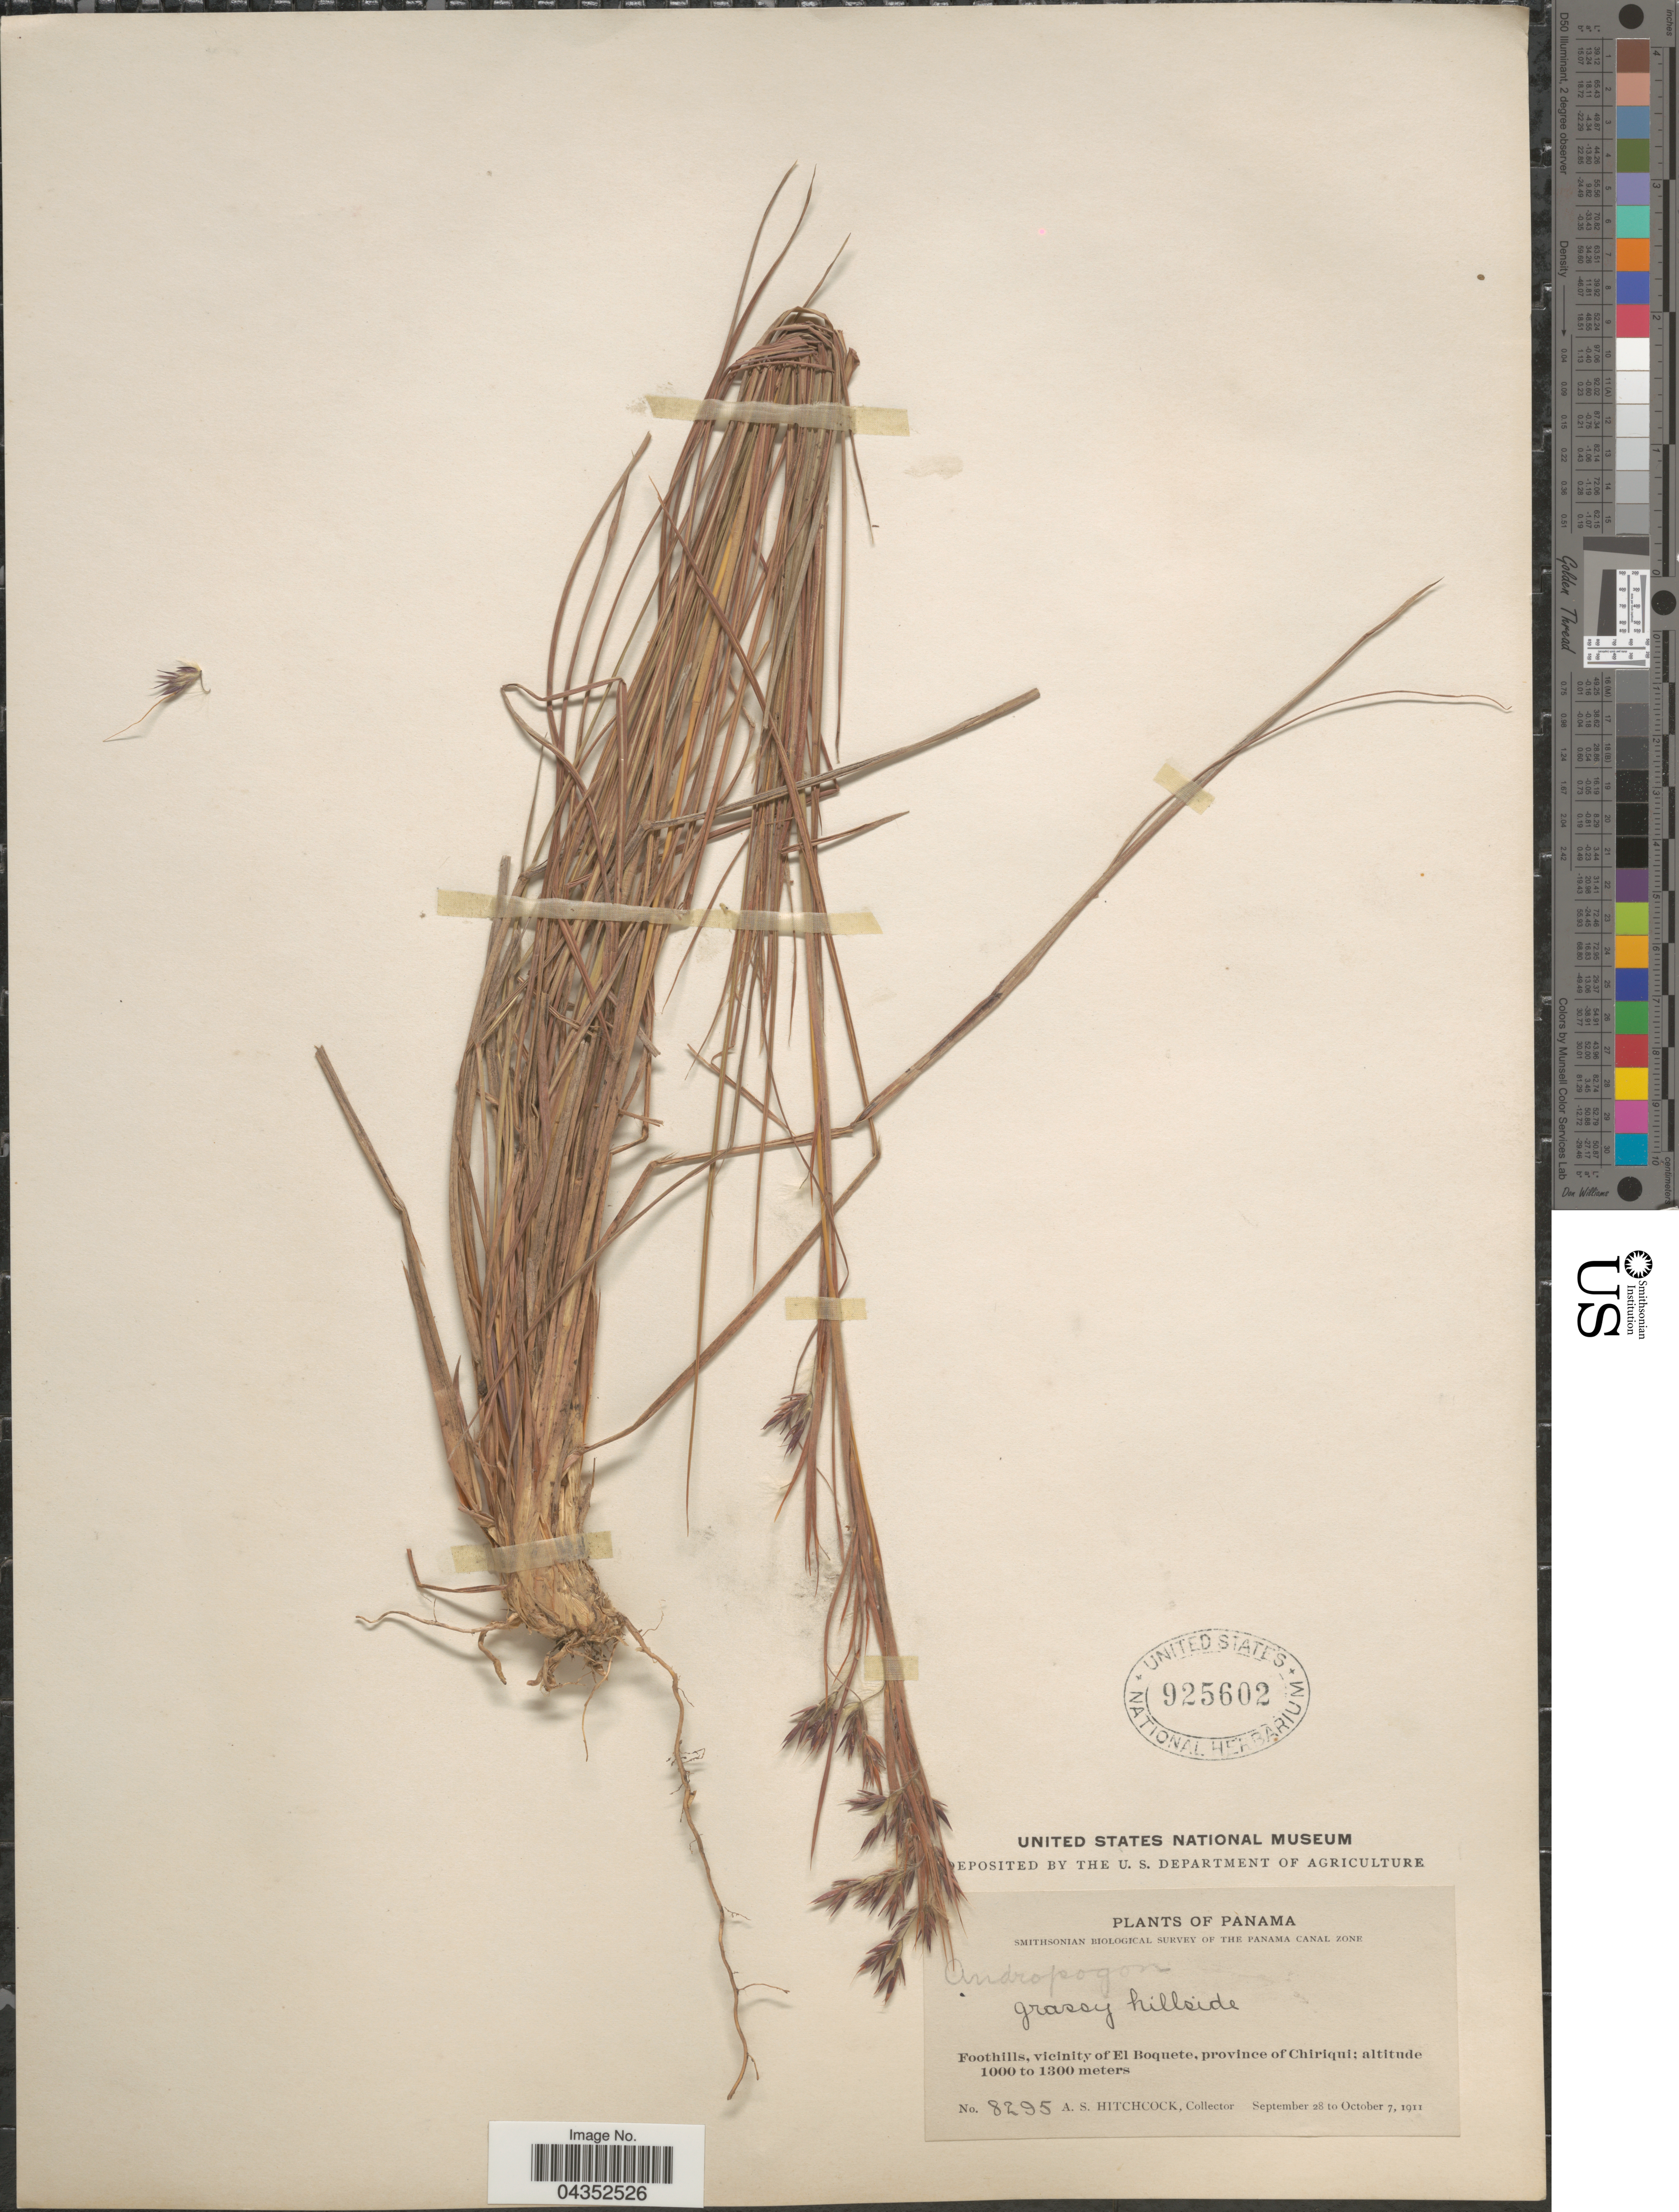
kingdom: Plantae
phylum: Tracheophyta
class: Liliopsida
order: Poales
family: Poaceae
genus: Hyparrhenia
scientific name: Hyparrhenia bracteata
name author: (Humb. & Bonpl.) Stapf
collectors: A. S. Hitchcock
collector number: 8295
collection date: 1911-09-28/1911-10-07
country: Panama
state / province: Chiriqui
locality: Smithsonian Biological Survey of the Panama Canal Zone. Grassy hillside. Foothills, vicinity of El Boquete.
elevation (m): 1000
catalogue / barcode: US 925602